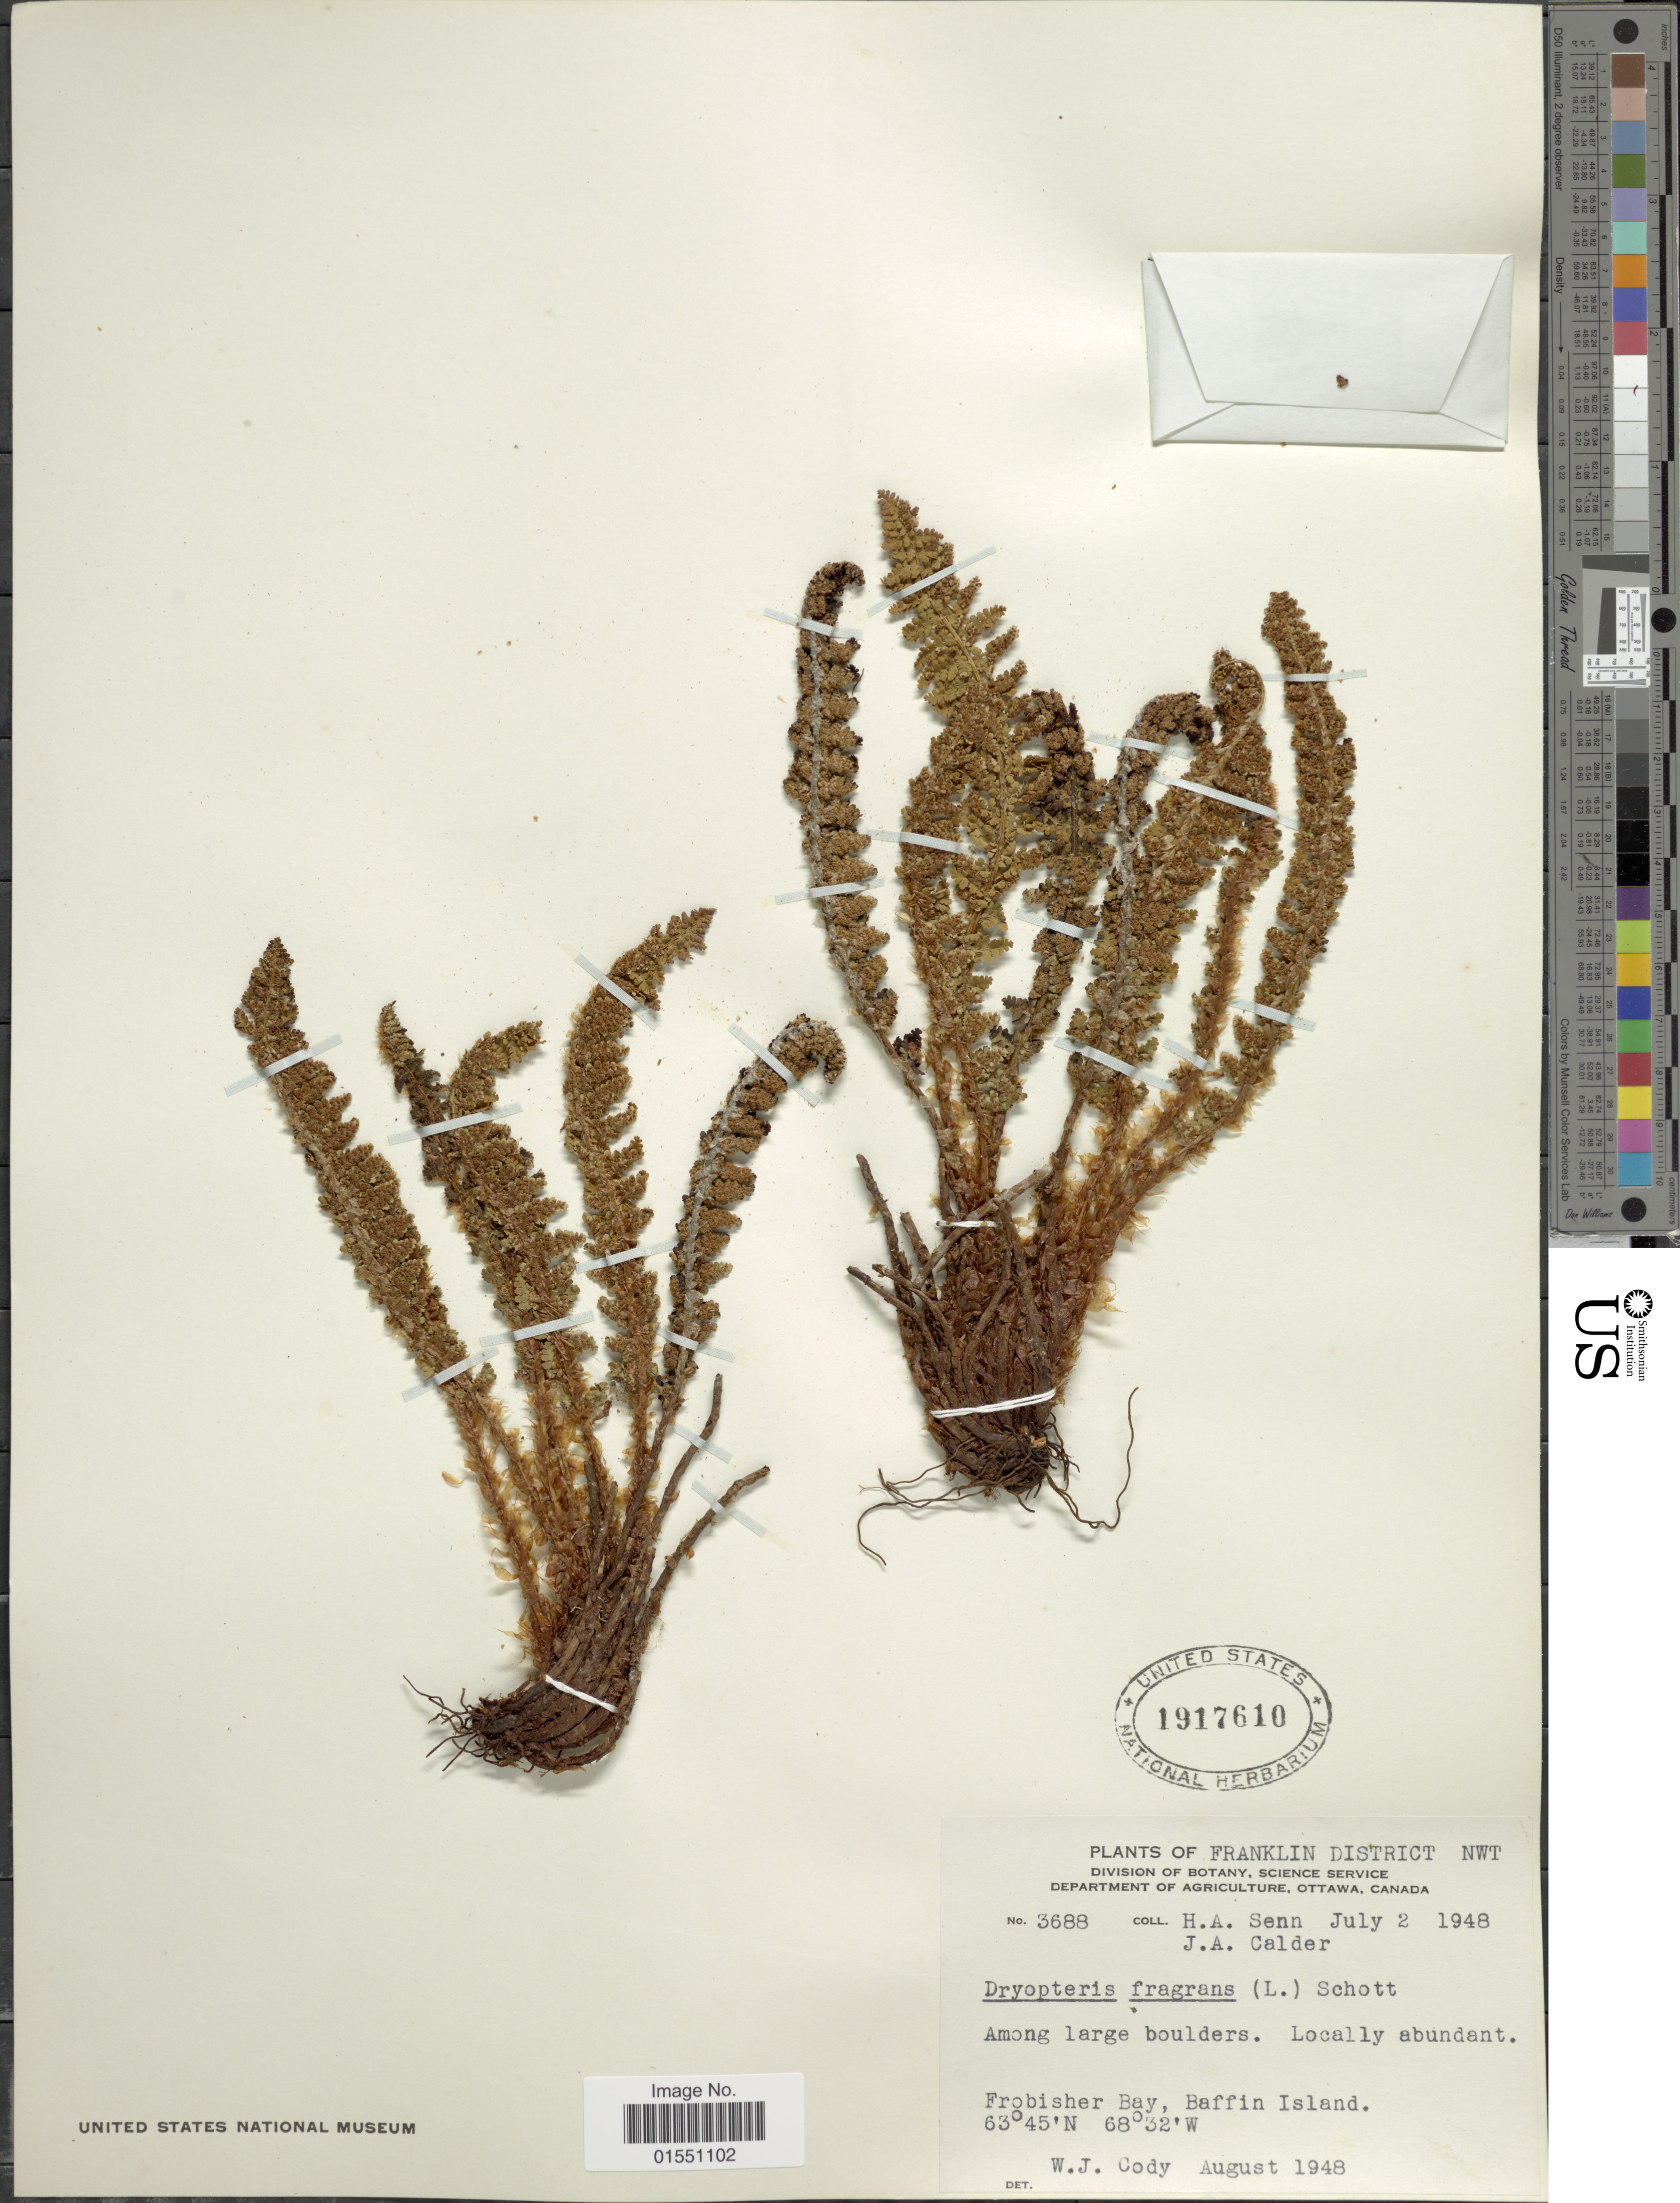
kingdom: Plantae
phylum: Tracheophyta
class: Polypodiopsida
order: Polypodiales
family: Dryopteridaceae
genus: Dryopteris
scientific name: Dryopteris fragrans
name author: (L.) Schott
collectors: H. Senn & J. A. Calder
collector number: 3688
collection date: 1948-07-02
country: Canada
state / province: Northwest Territories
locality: Franklin District, N.W.T. Frobisher Bay, Baffin Island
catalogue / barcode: US 1917610